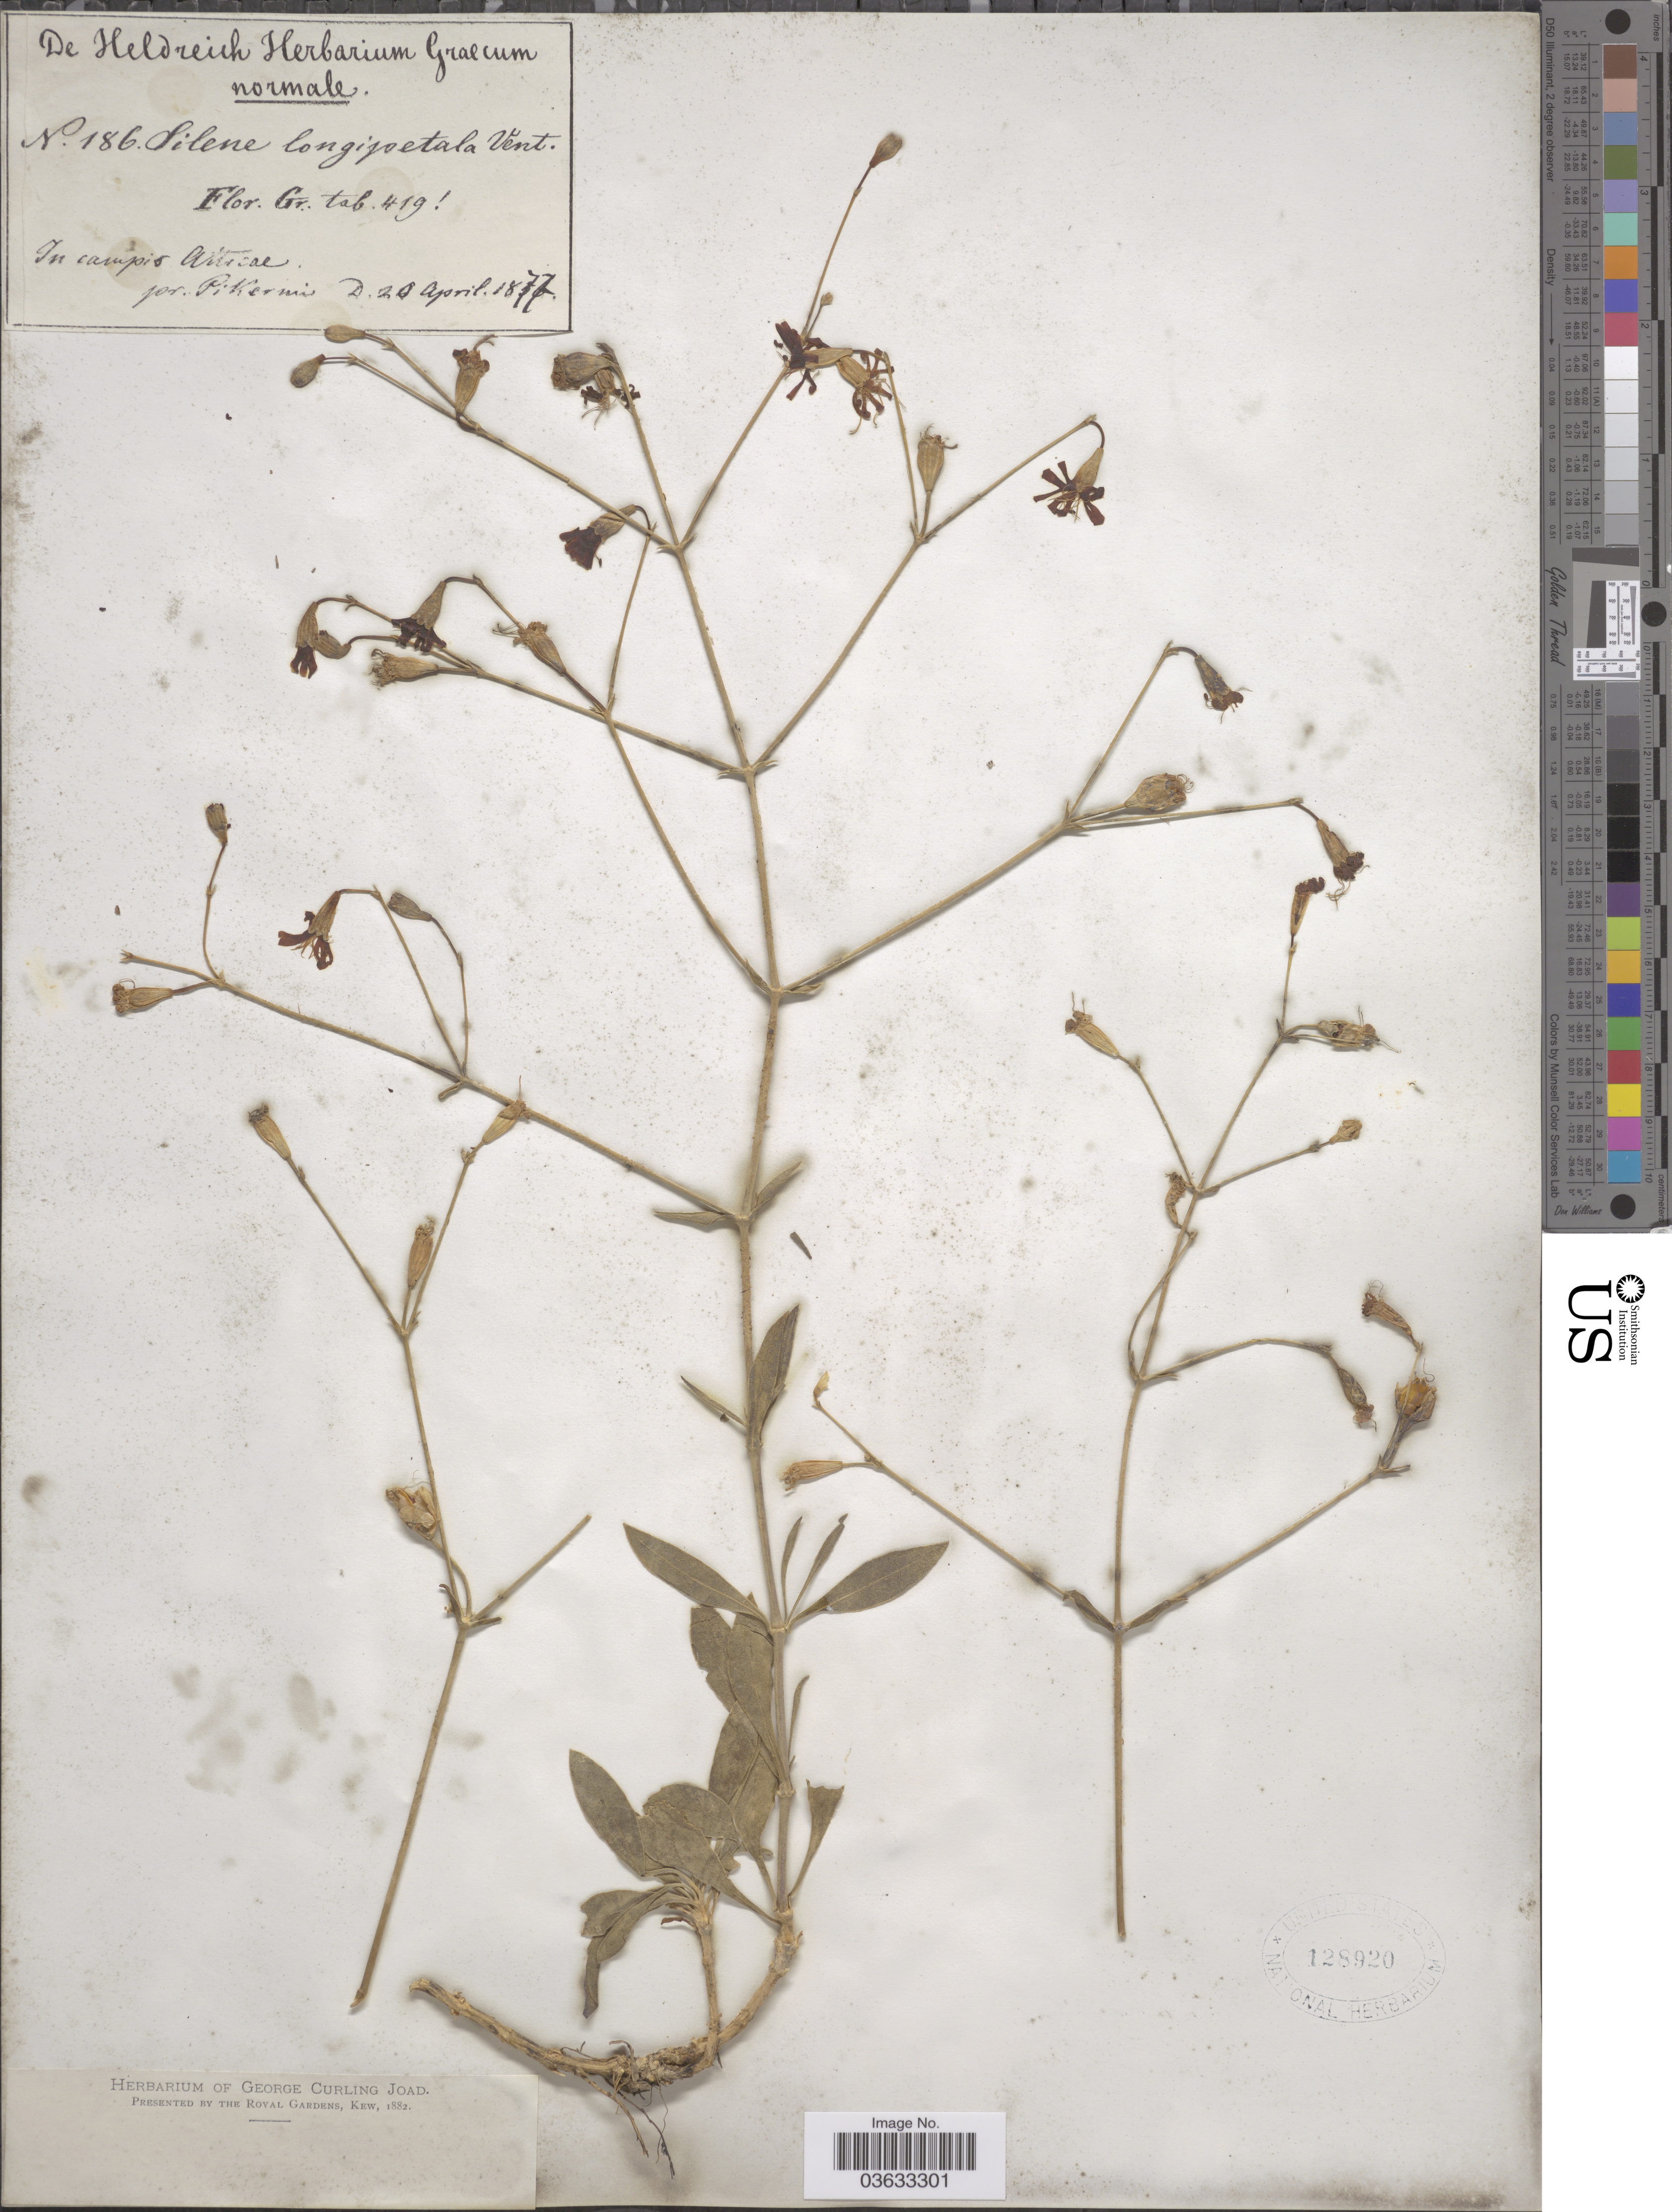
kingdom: Plantae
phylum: Tracheophyta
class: Magnoliopsida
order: Caryophyllales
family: Caryophyllaceae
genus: Silene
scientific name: Silene longipetala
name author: Vent.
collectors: ex herb. De Heldreich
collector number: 186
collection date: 1877-04-20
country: Greece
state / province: Attica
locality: In campis Atticae. pr. Pikermi.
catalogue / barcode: US 128920